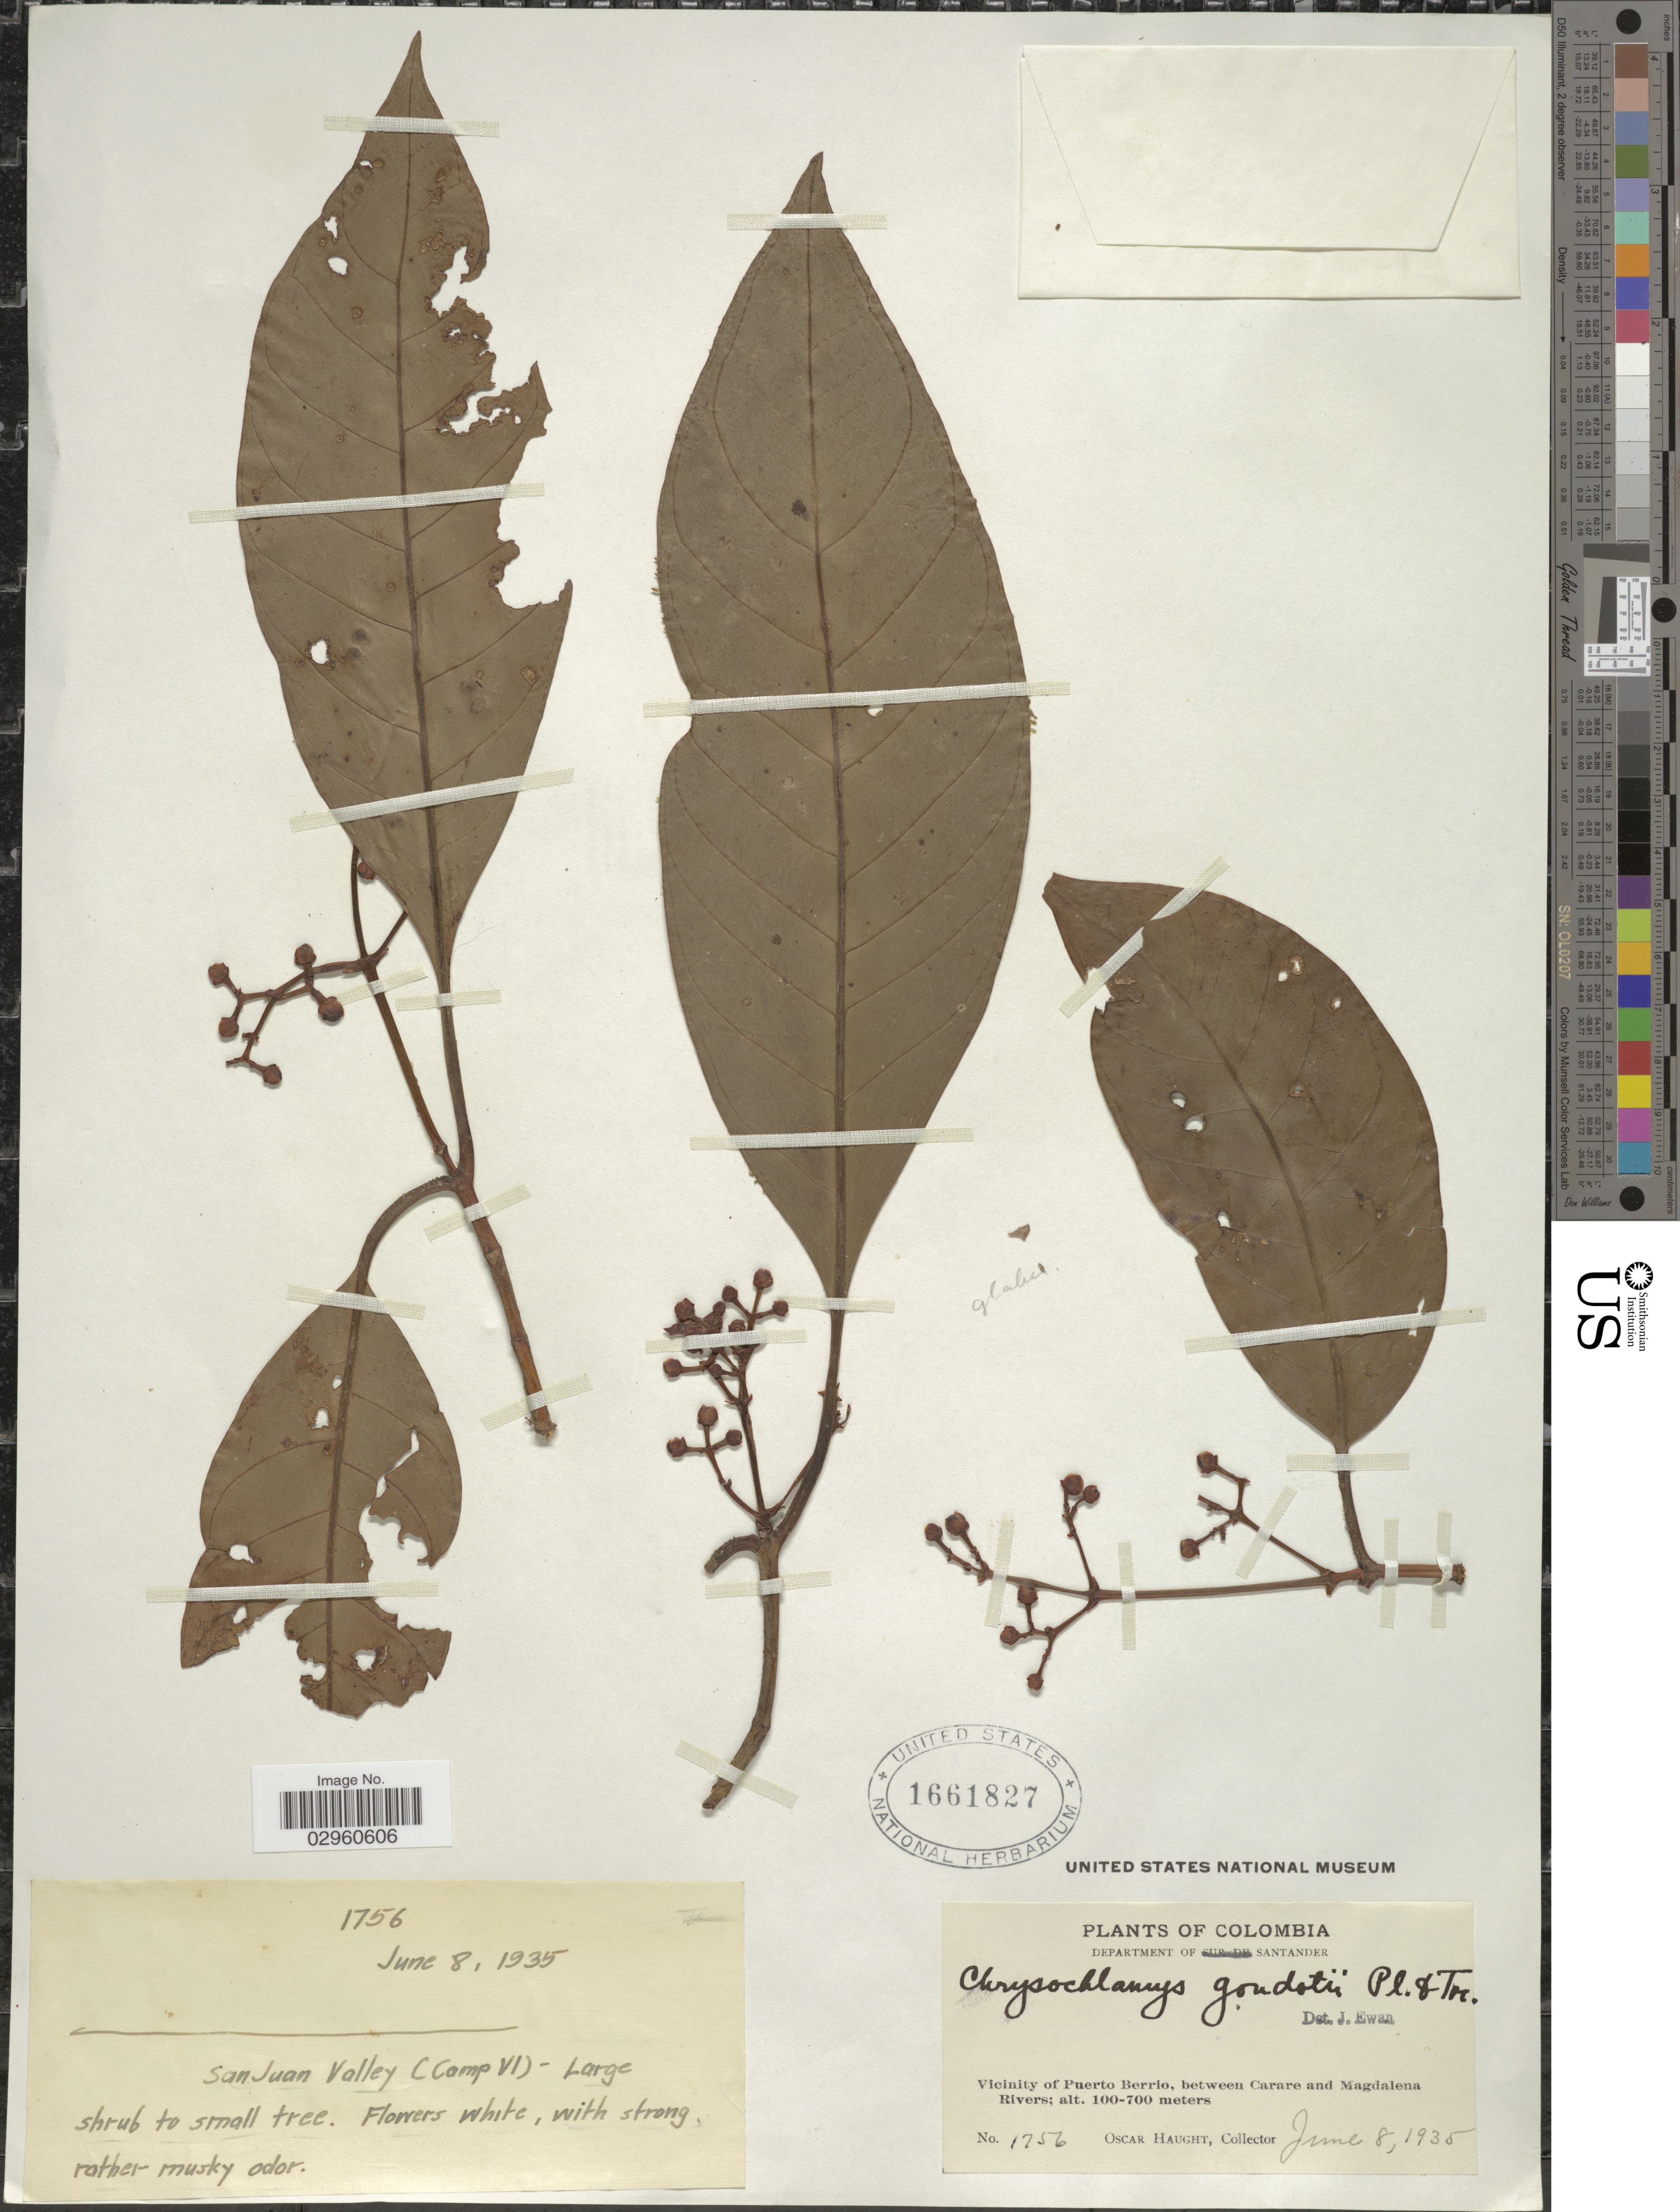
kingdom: Plantae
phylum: Tracheophyta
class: Magnoliopsida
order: Malpighiales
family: Clusiaceae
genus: Chrysochlamys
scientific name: Chrysochlamys goudotii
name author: Planch. & Triana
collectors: O. L. Haught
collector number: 1756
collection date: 1935-06-08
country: Colombia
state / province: Santander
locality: Department of Santander. Vicinity of Puerto Berrio, between Carare and Magdalena Rivers. San Juan Valley (Camp VI).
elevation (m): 100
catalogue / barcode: US 1661827